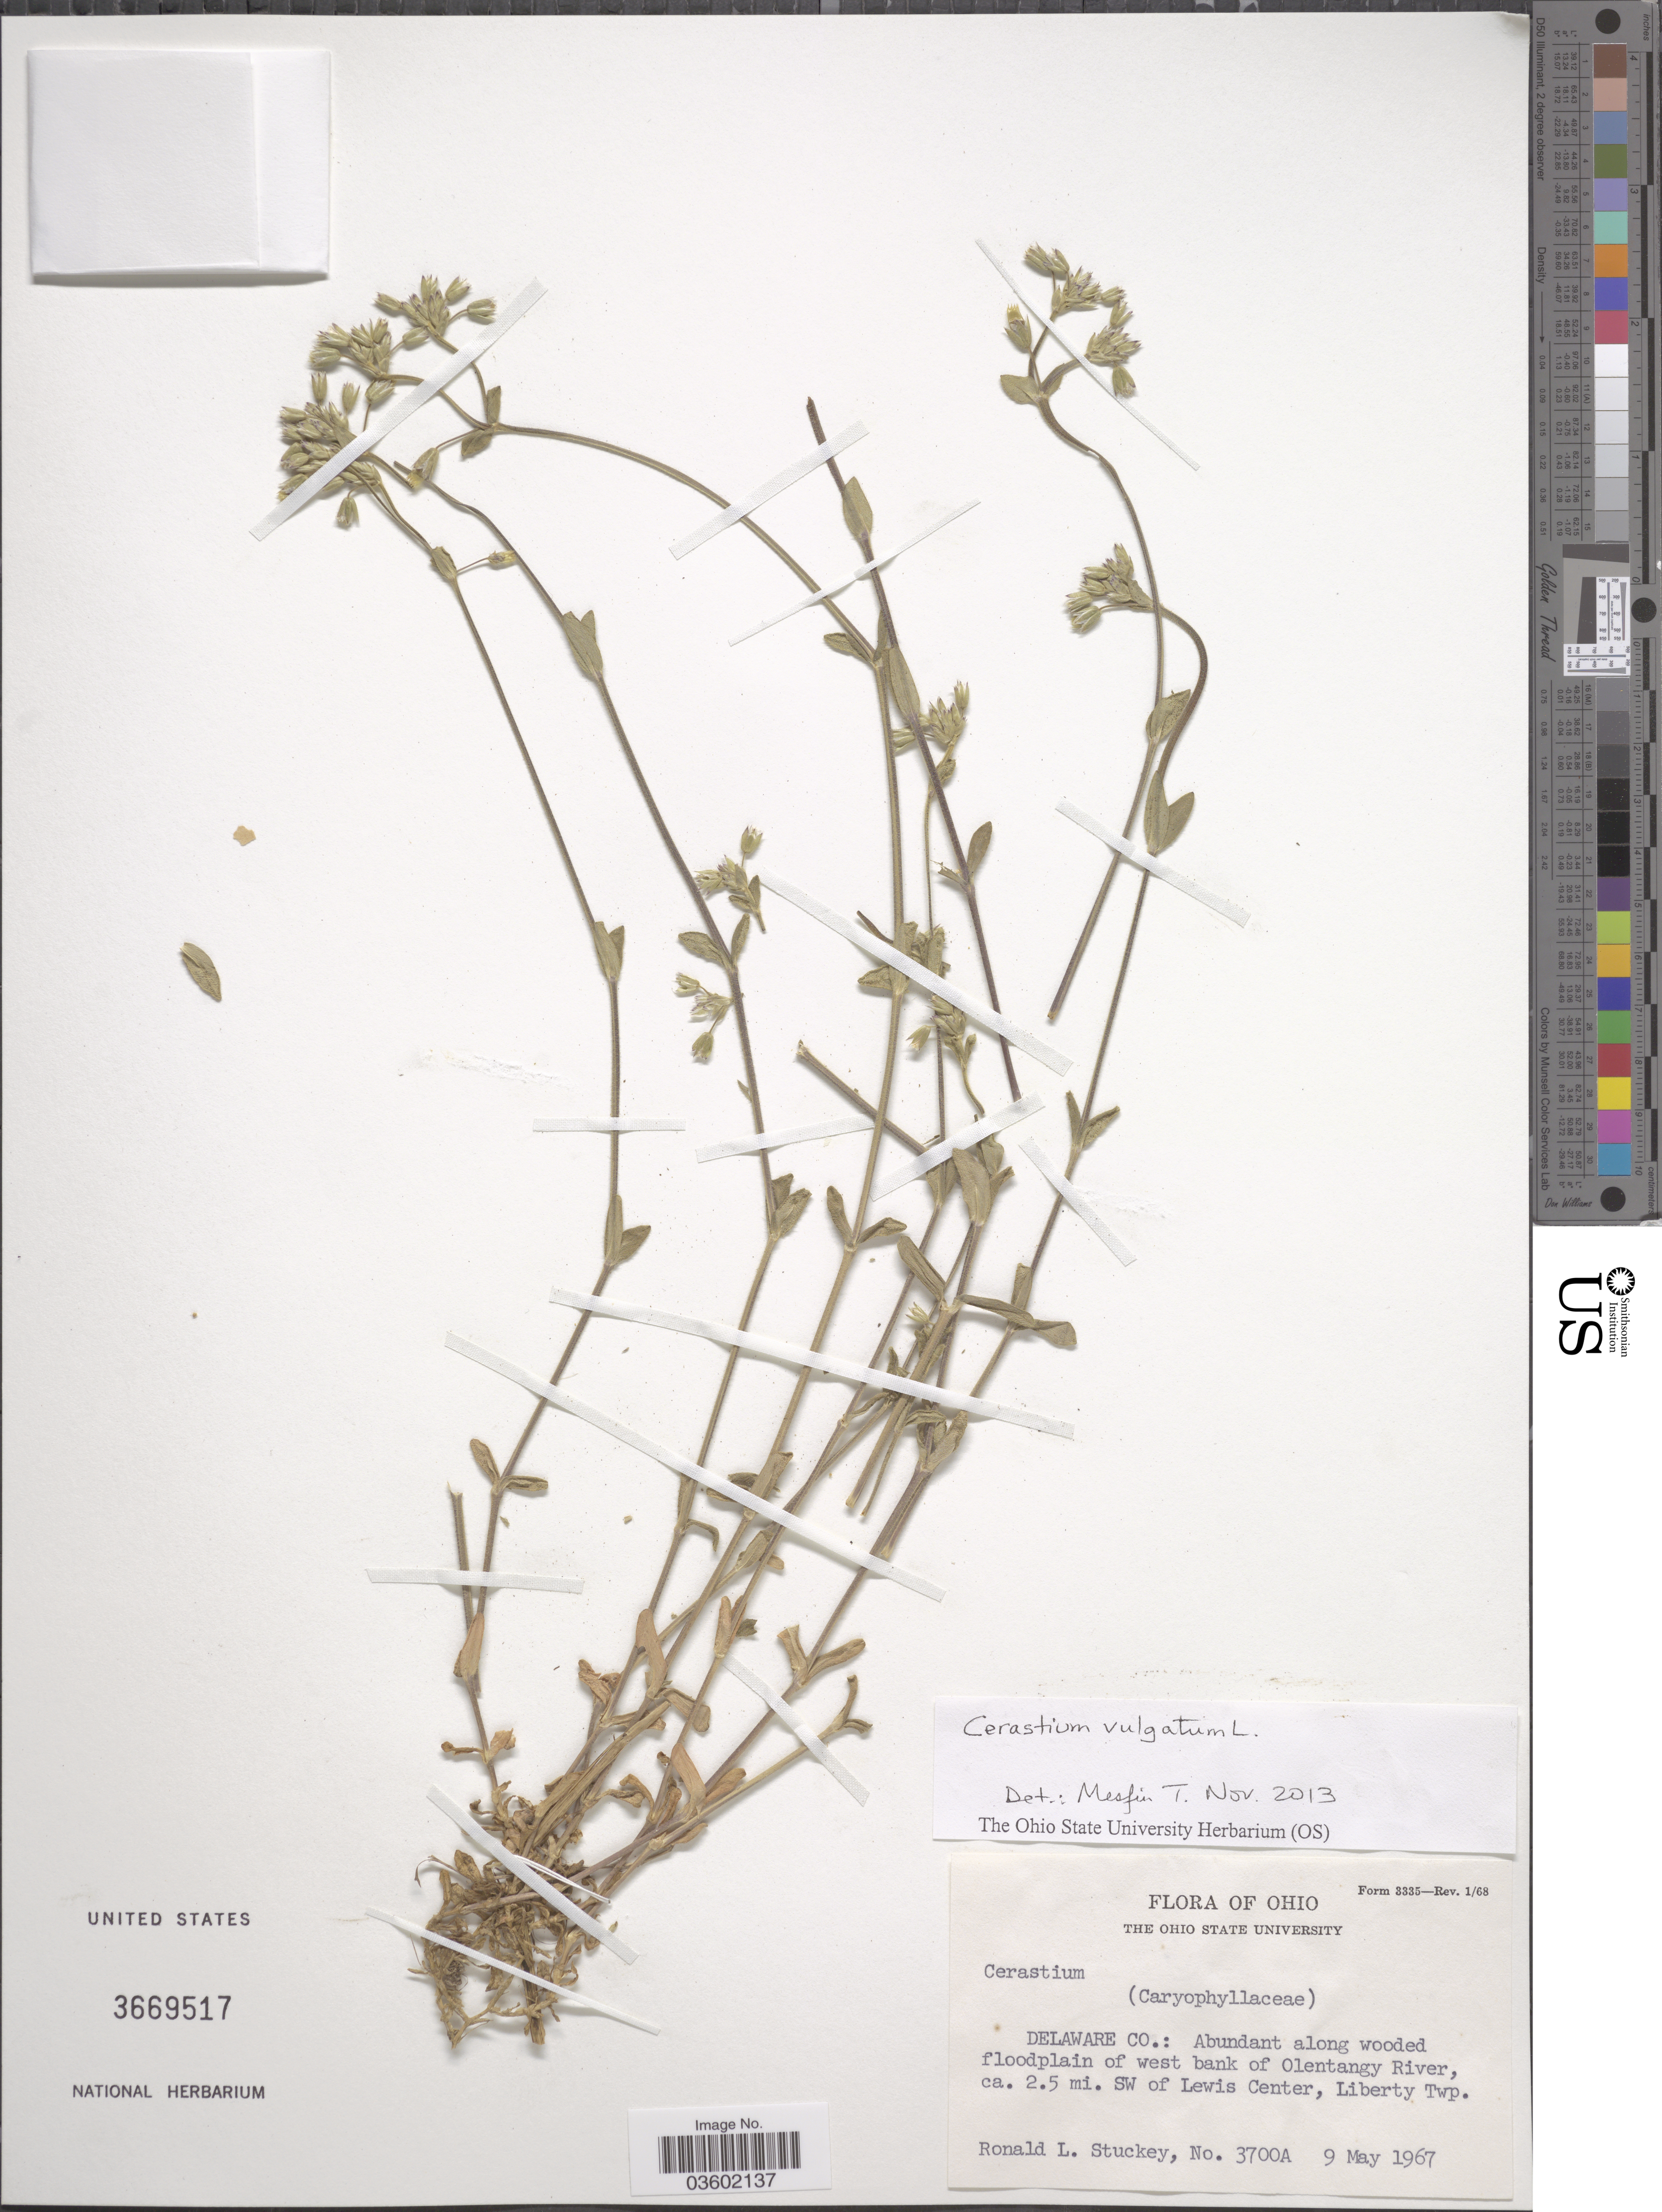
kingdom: Plantae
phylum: Tracheophyta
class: Magnoliopsida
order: Caryophyllales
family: Caryophyllaceae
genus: Cerastium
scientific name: Cerastium vulgatum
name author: L.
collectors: R. L. Stuckey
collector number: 3700A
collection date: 1967-05-09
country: United States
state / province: Ohio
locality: Delaware Co.: Along wooded floodplain of west bank of Olentangy River, ca. 2.5 mi. SW of Lewis Center, Liberty Twp.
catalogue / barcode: US 3669517